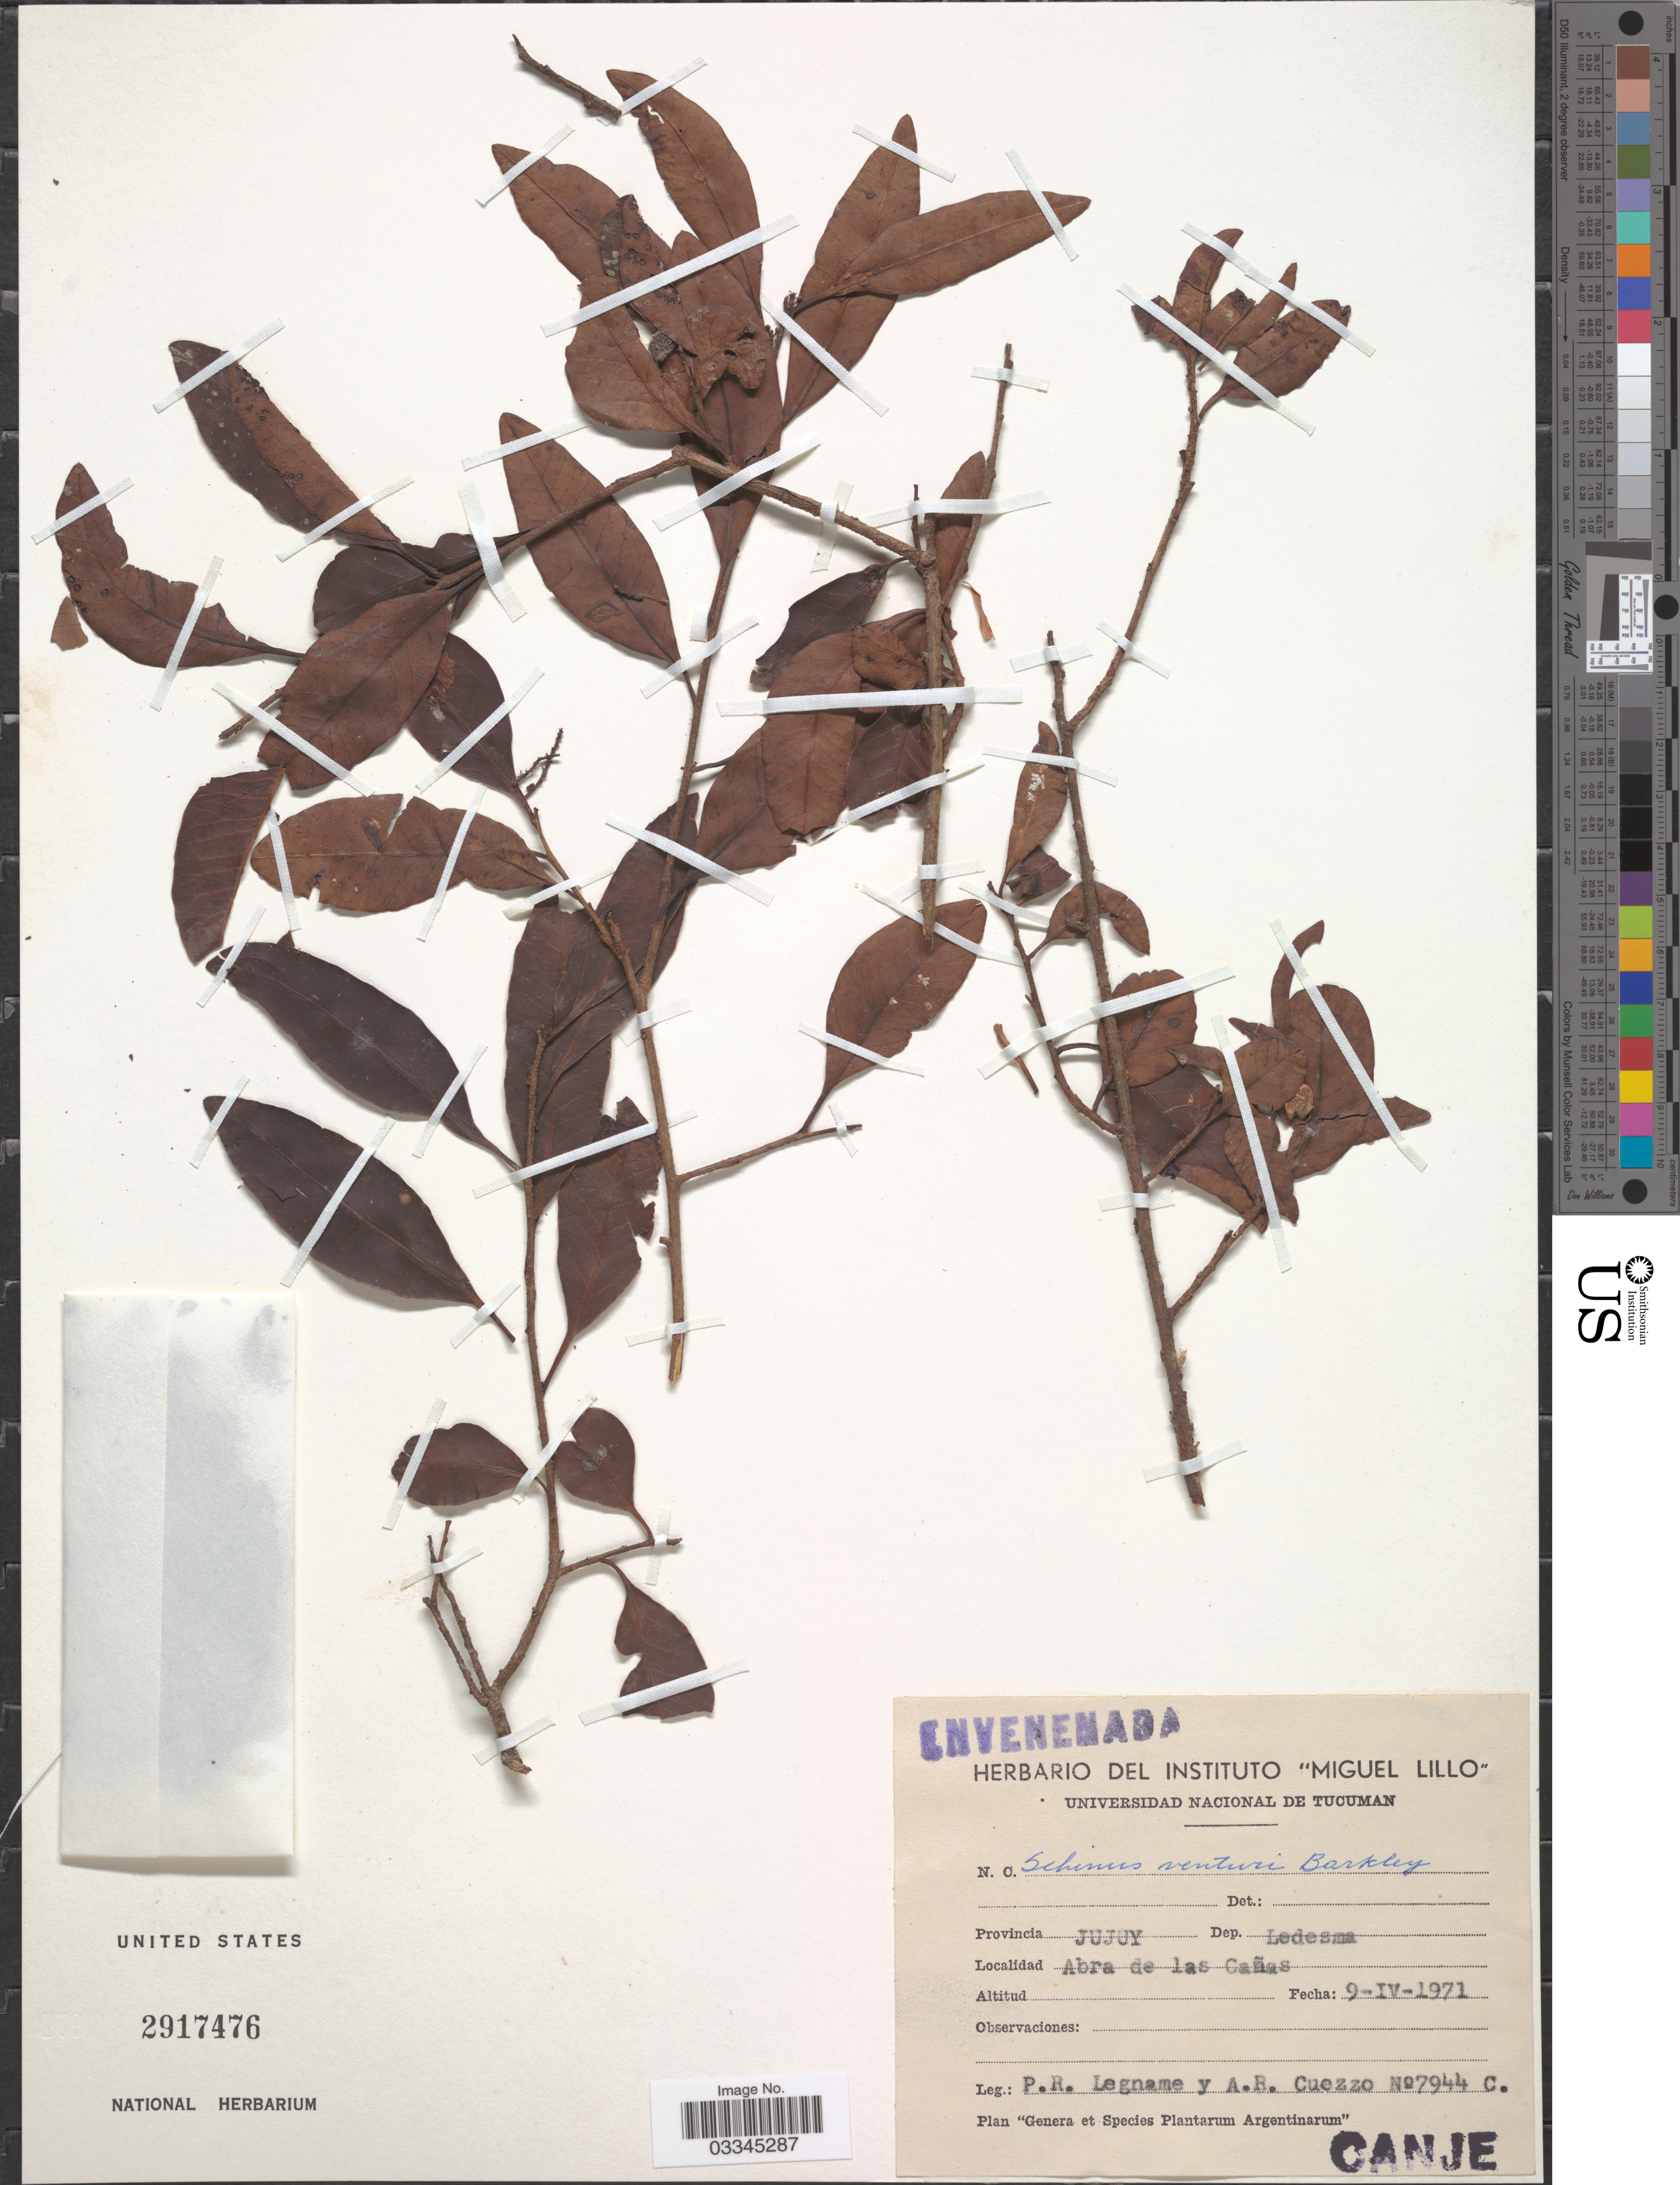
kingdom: Plantae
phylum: Tracheophyta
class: Magnoliopsida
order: Sapindales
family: Anacardiaceae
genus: Schinus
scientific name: Schinus venturii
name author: F.A. Barkley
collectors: P. R. Legname & A. Cuezzo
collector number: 7944 C.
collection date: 1971-04-09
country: Argentina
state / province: Jujuy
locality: Dep. Ledesma. Abra de las Cañas.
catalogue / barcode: US 2917476